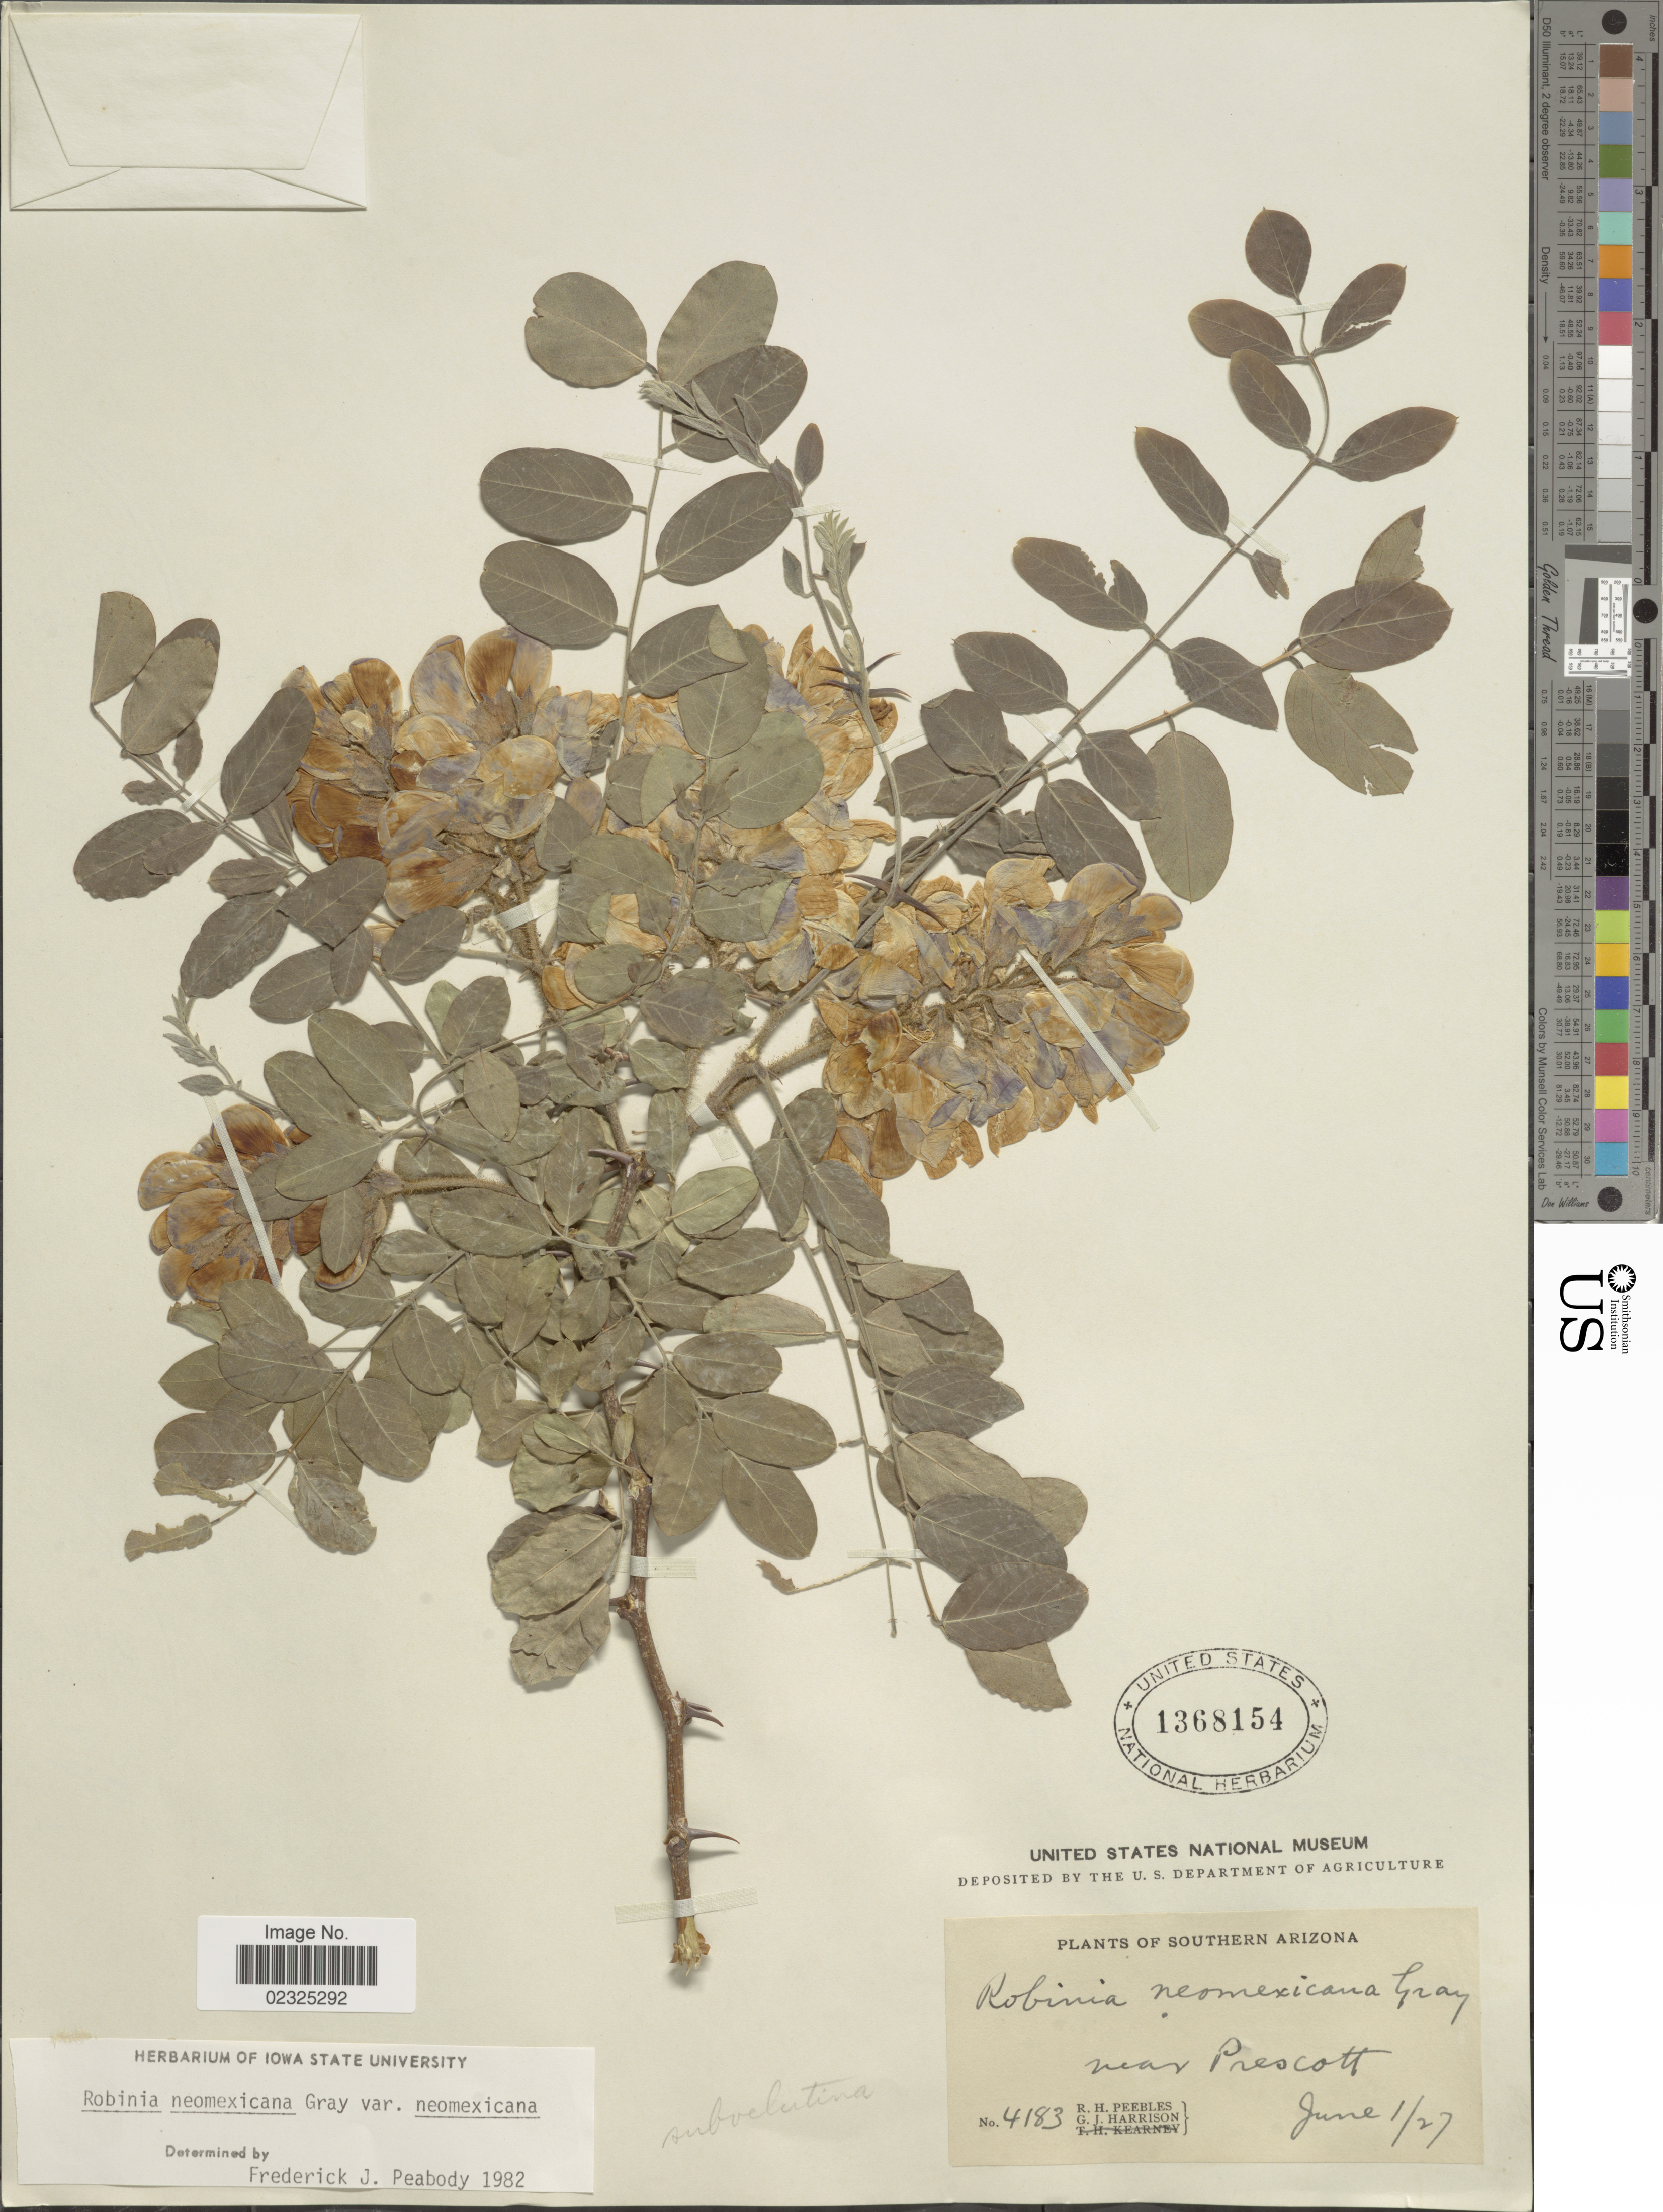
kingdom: Plantae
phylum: Tracheophyta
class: Magnoliopsida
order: Fabales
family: Fabaceae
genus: Robinia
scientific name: Robinia neomexicana var. neomexicana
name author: A. Gray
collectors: R. H. Peebles & G. J. Harrison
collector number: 4183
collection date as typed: Transcribed d/m/y: 1/6/27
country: United States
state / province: Arizona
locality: Southern Arizona, near Prescott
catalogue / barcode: US 1368154